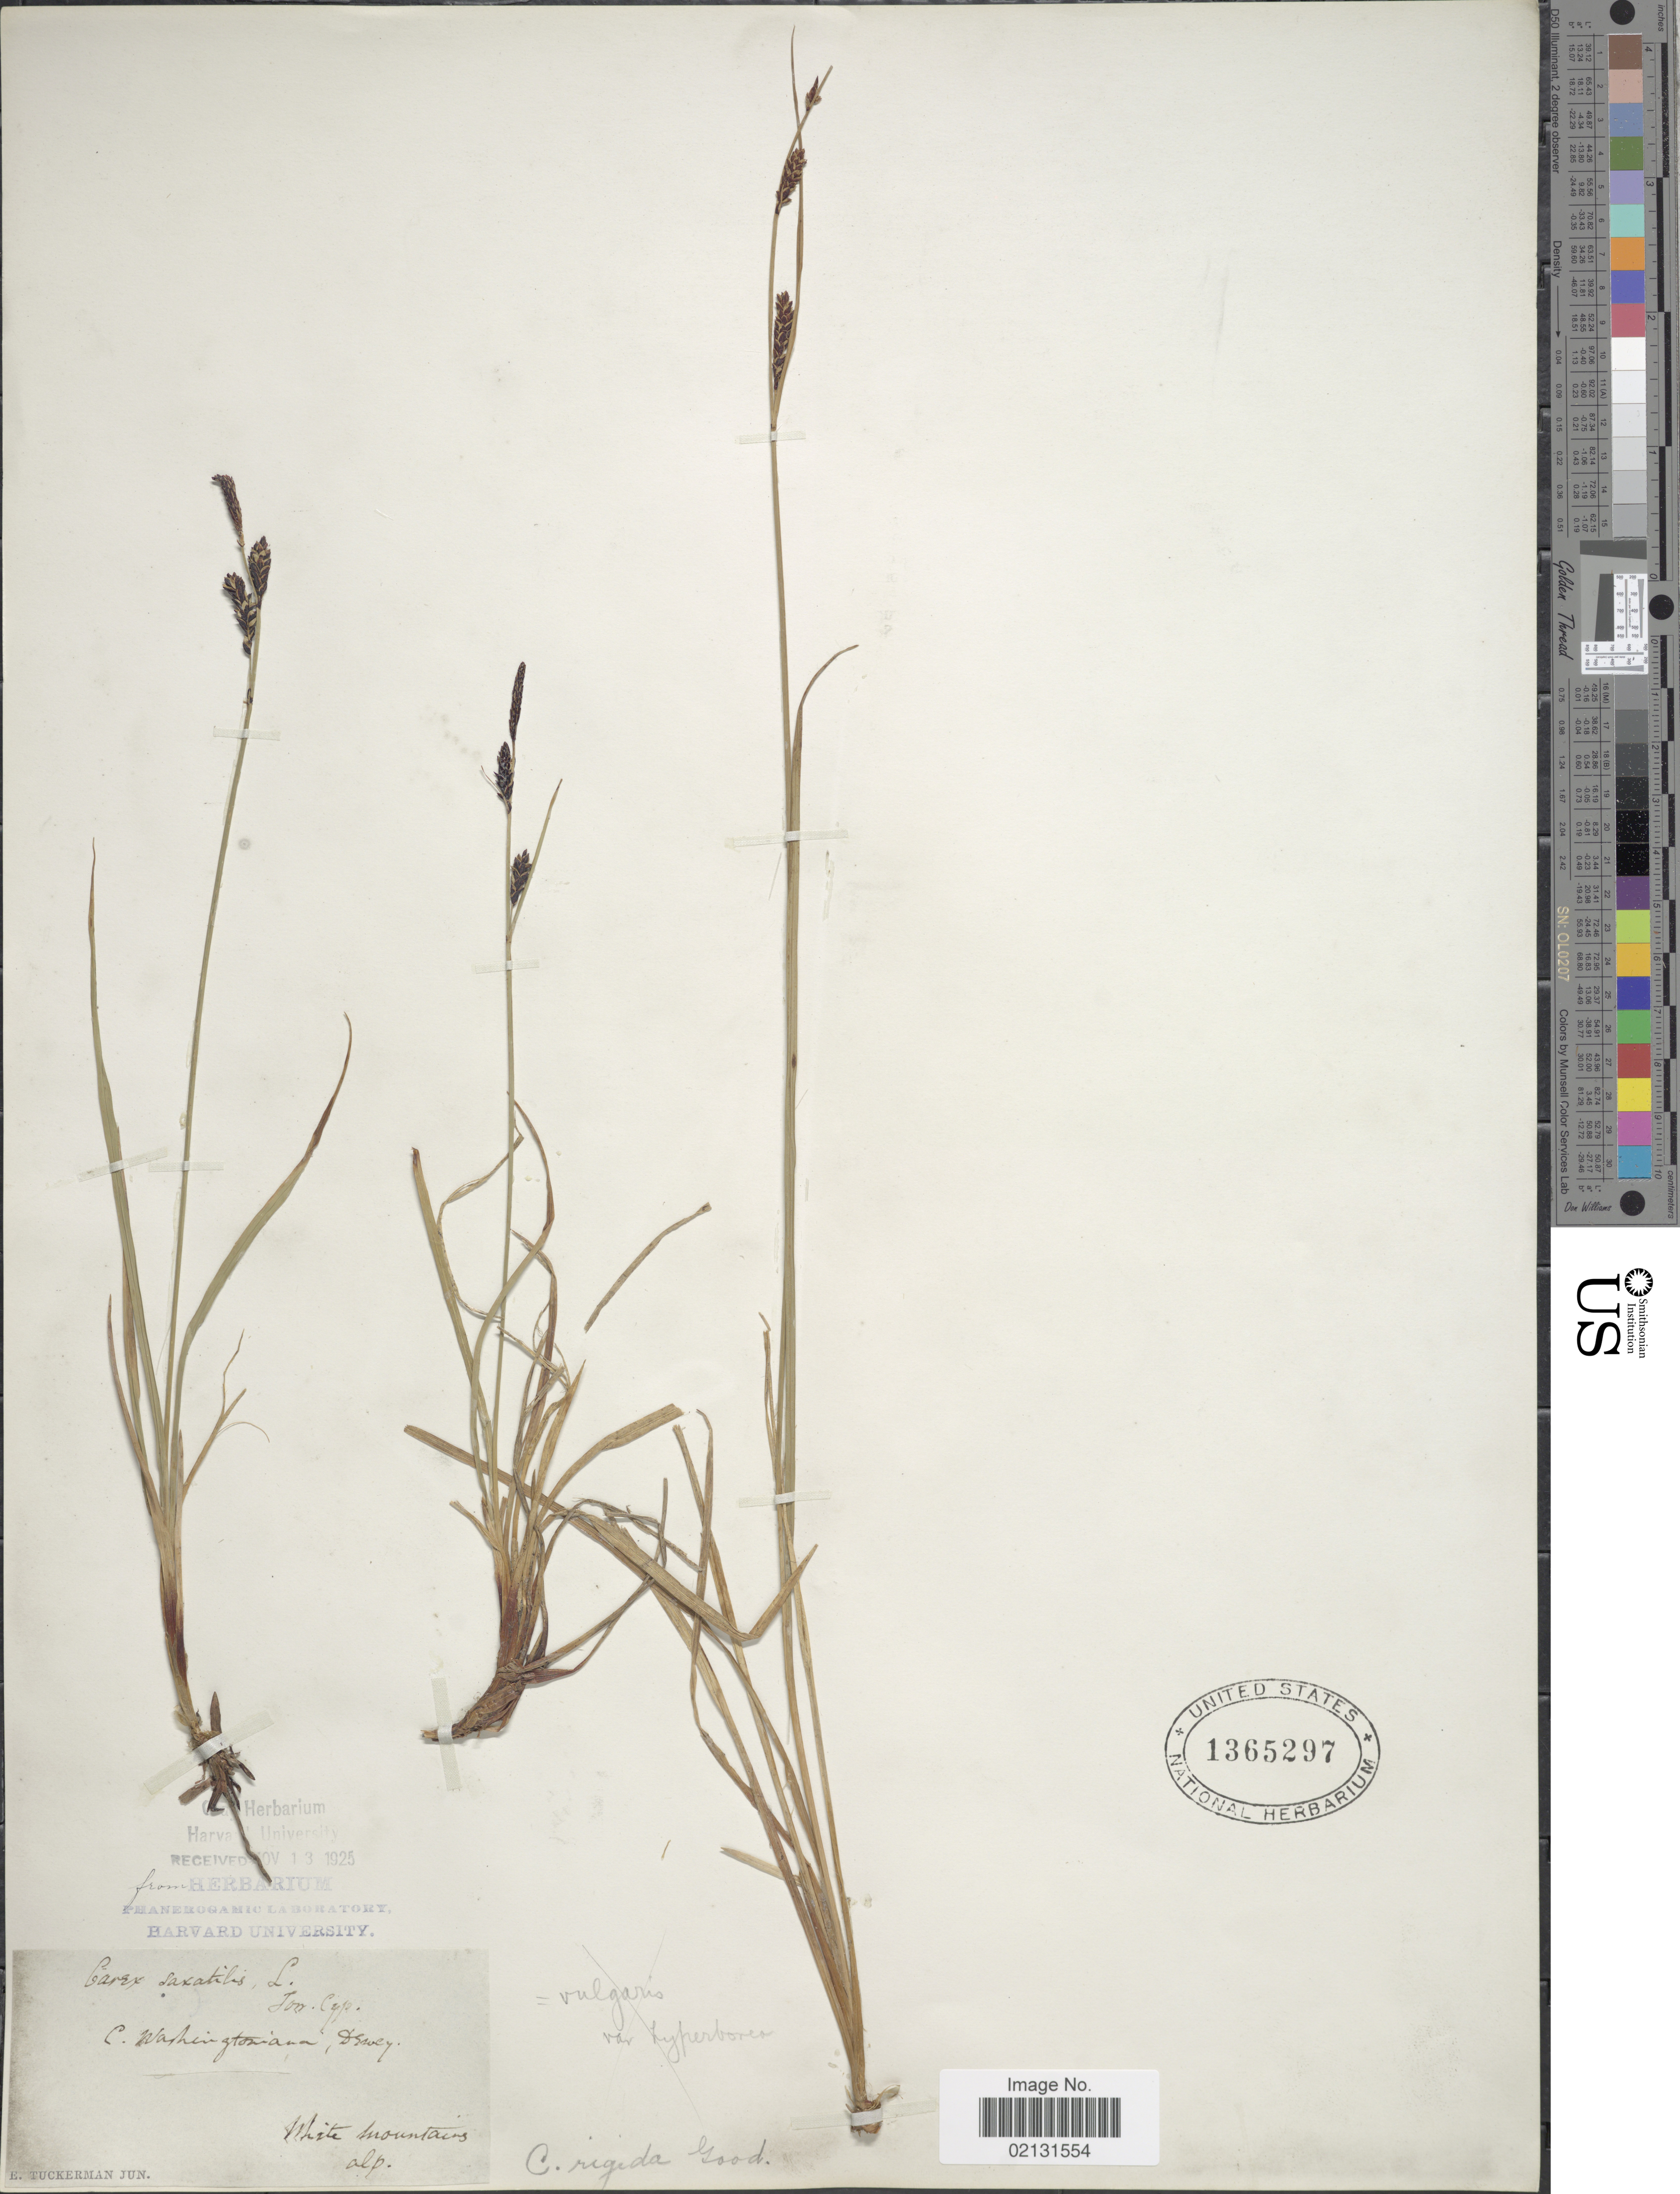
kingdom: Plantae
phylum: Tracheophyta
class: Liliopsida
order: Poales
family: Cyperaceae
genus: Carex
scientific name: Carex bigelowii subsp. bigelowii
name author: Torr. ex Schwein.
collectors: E. Tuckerman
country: United States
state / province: New Hampshire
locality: White Mountains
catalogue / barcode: US 1365297